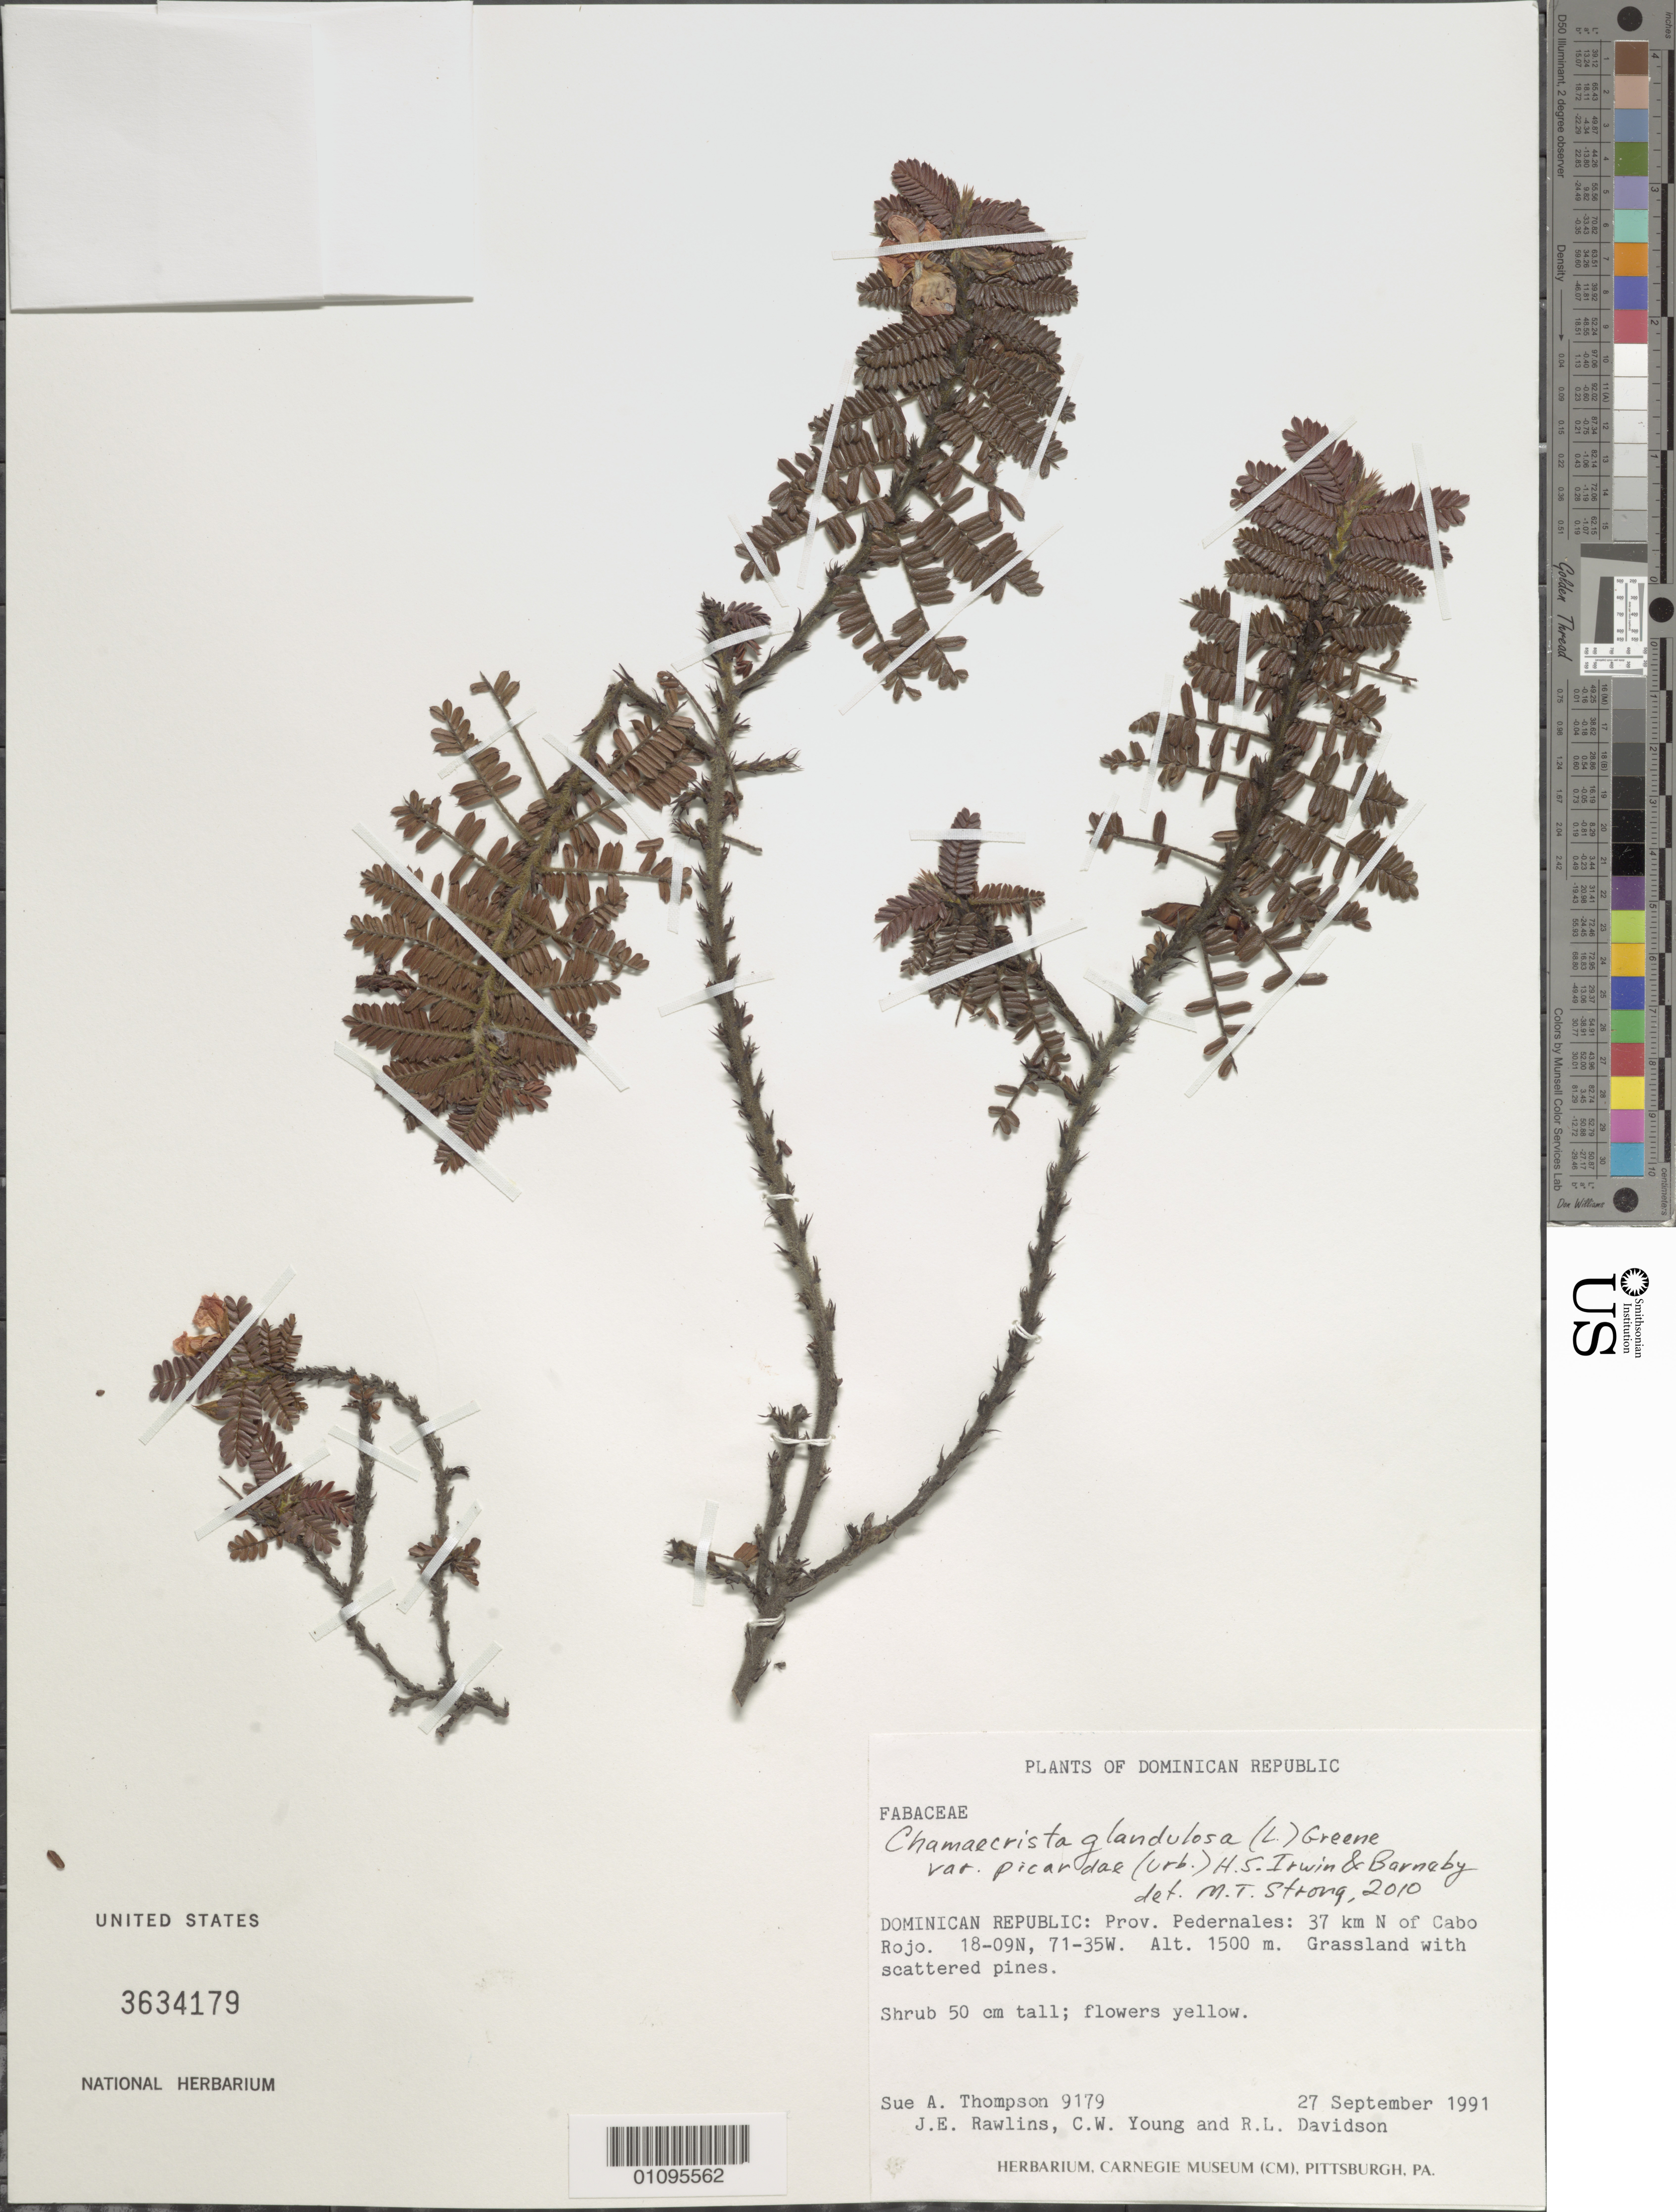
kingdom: Plantae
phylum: Tracheophyta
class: Magnoliopsida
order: Fabales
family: Fabaceae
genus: Chamaecrista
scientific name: Chamaecrista glandulosa var. picardae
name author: (Urb.) H.S. Irwin & Barneby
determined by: Strong, M. T., (US), Smithsonian Institution - National Museum of Natural History (UNITED STATES)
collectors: S. A. Thompson, J. Rawlins, C. Young & R. Davidson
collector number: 9179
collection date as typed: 27 Sep 1991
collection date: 1991-09-27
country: Dominican Republic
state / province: Pedernales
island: Hispaniola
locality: Cabo Rojo, 37 km N of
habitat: Grassland with scattered pines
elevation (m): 1500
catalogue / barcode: US 3634179